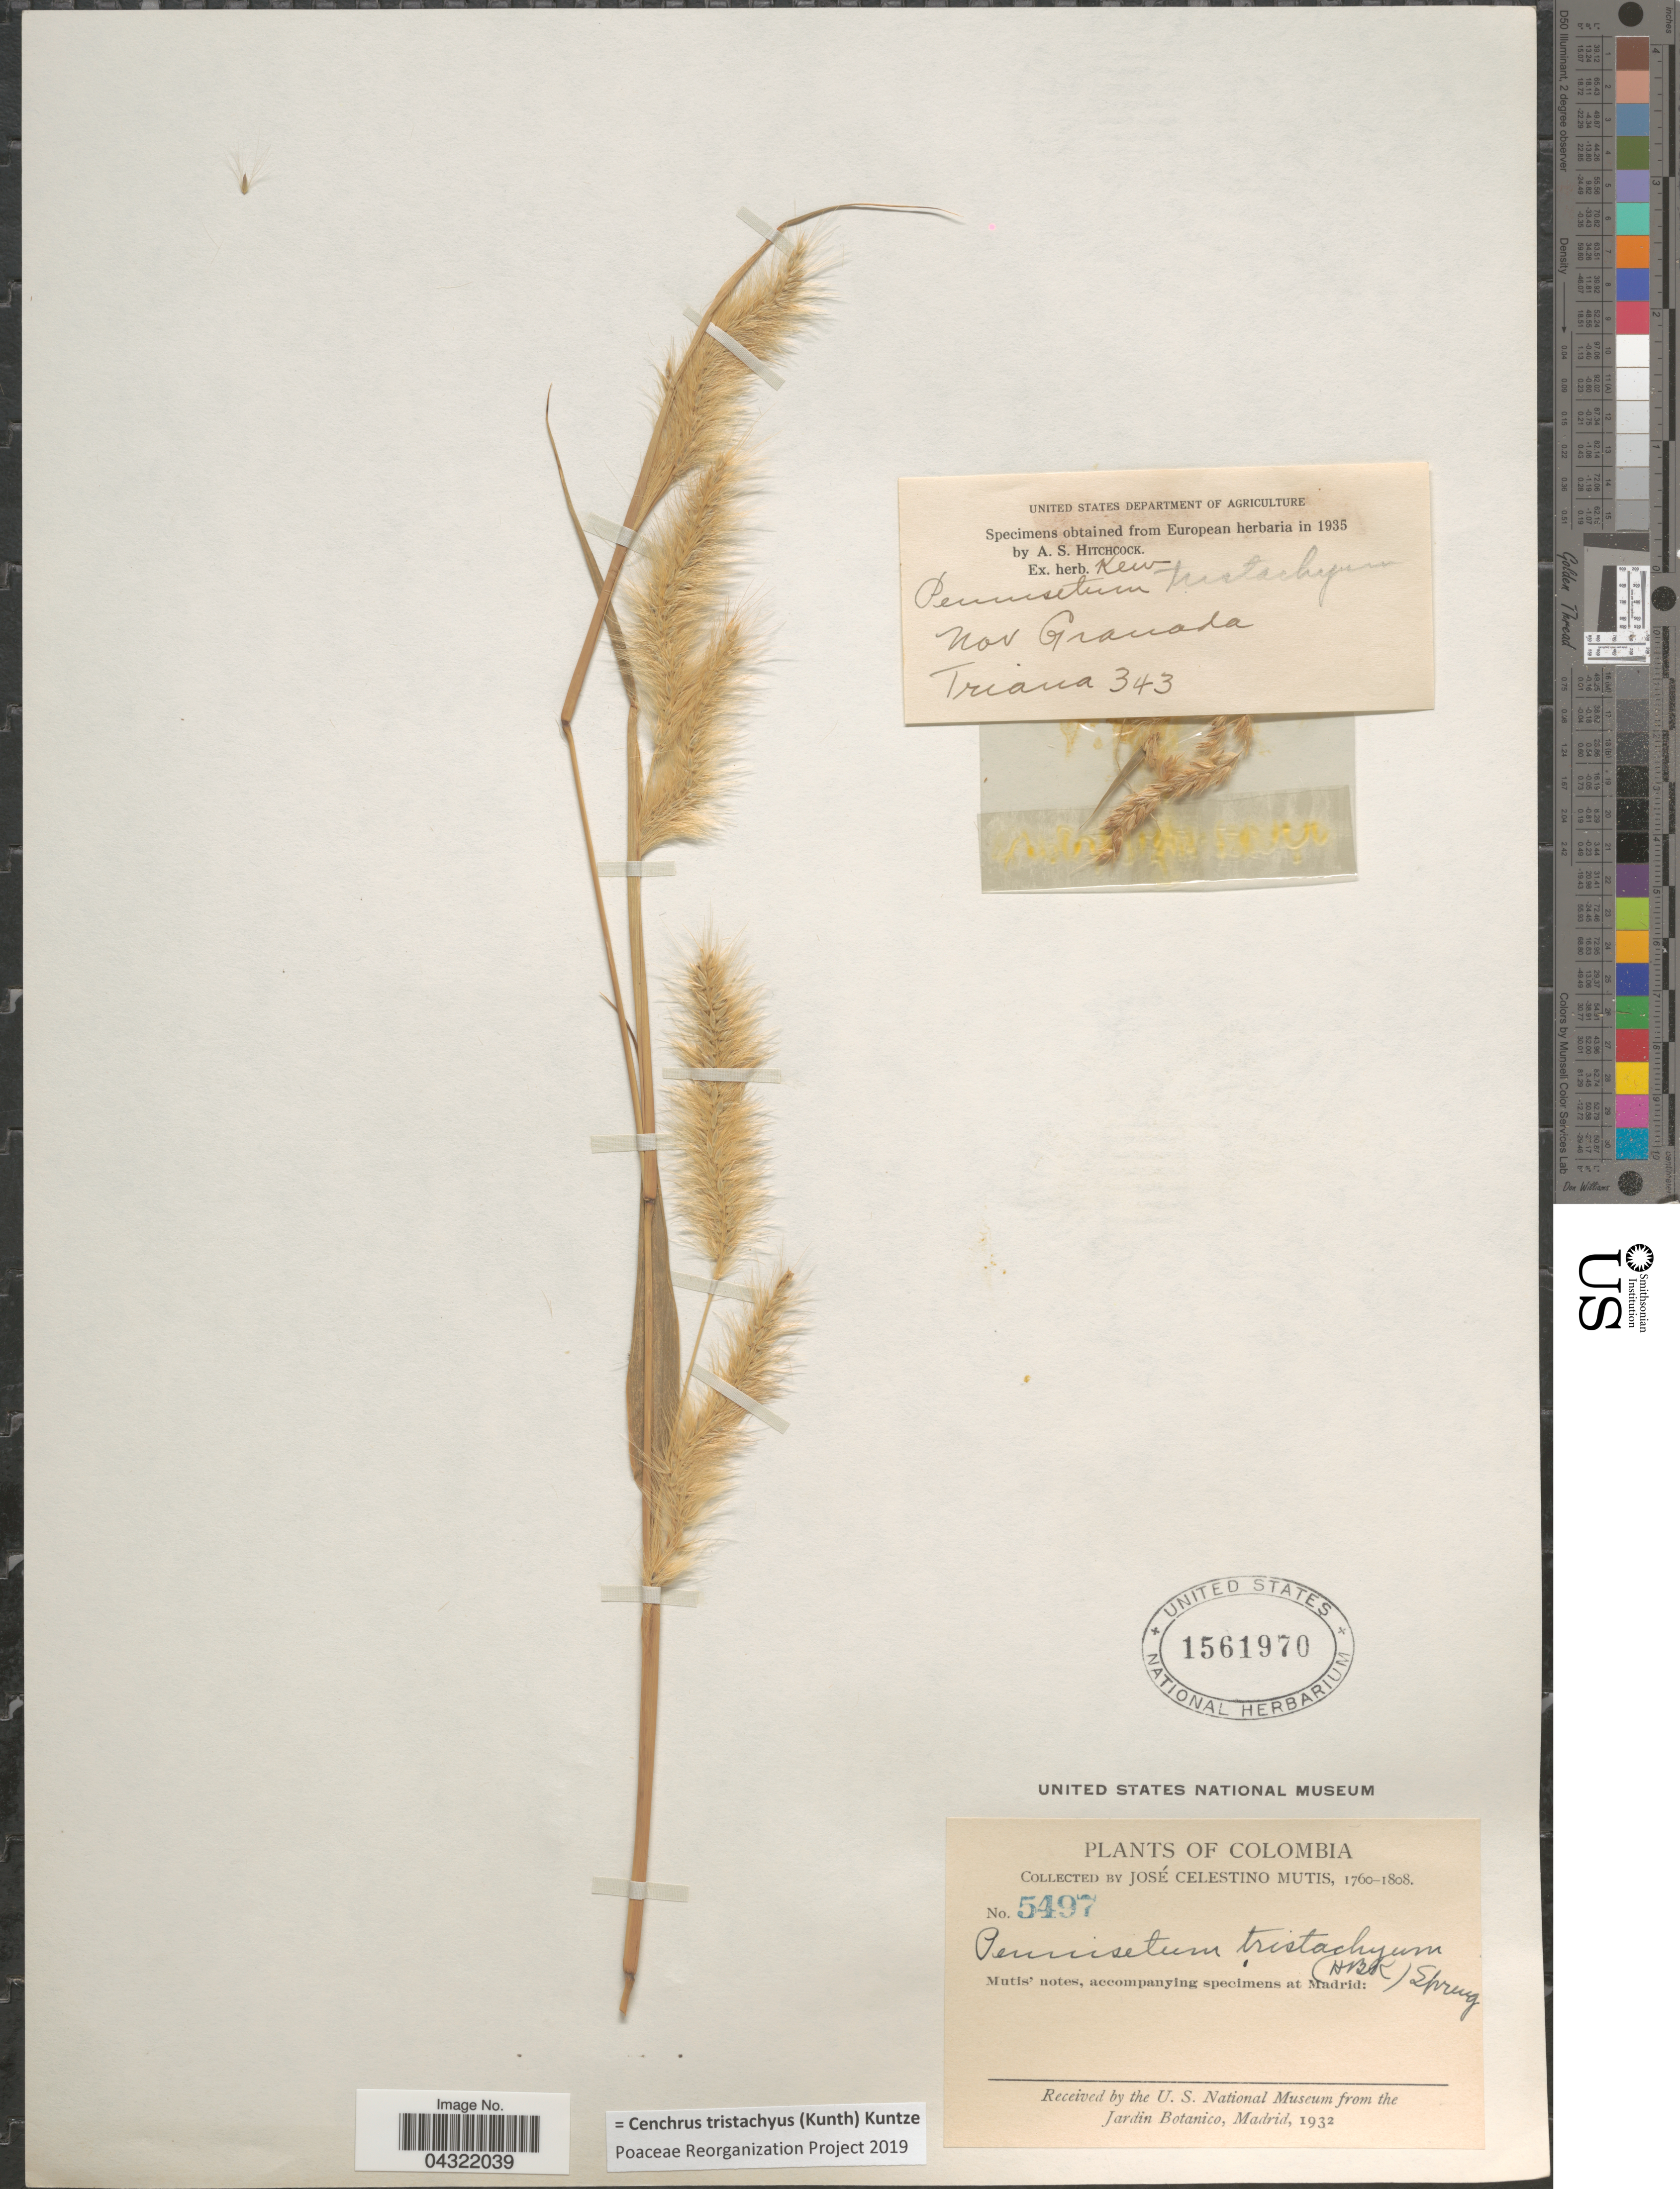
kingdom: Plantae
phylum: Tracheophyta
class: Liliopsida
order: Poales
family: Poaceae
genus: Cenchrus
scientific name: Cenchrus tristachyus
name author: (Kunth) Kuntze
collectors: Triana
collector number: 343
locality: Nov Granada.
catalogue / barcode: US 1561970-2